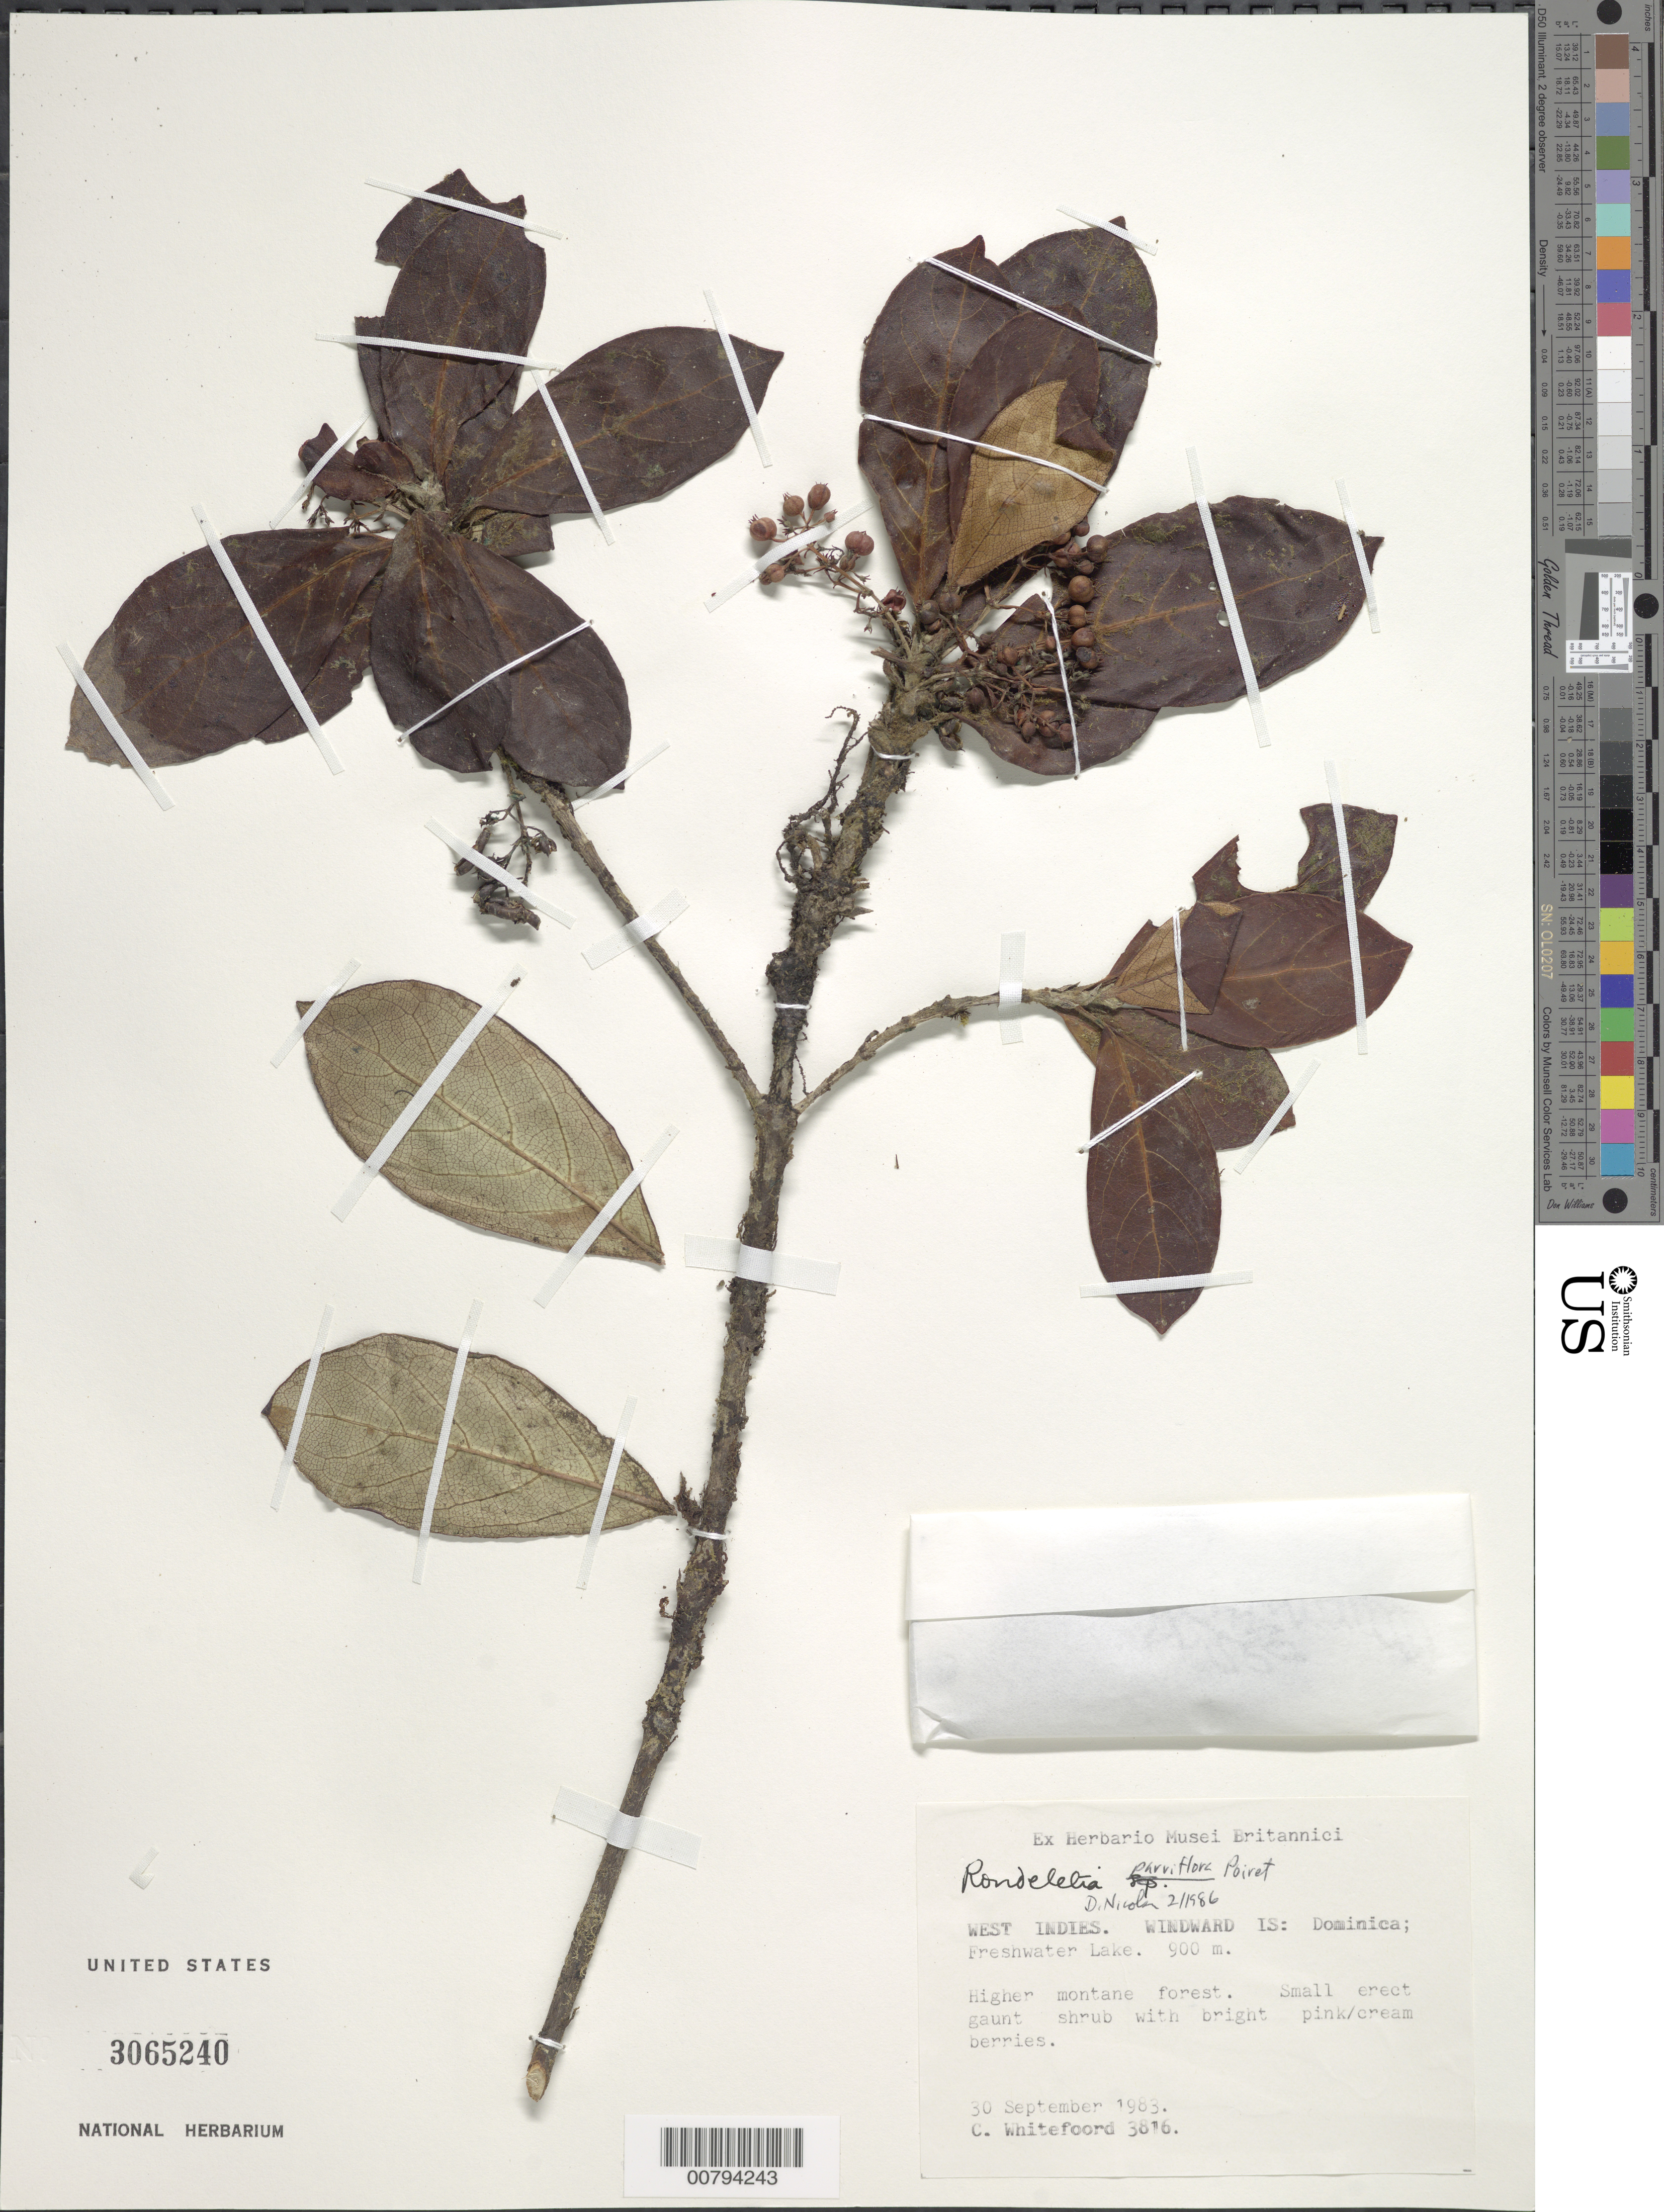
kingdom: Plantae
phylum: Tracheophyta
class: Magnoliopsida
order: Gentianales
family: Rubiaceae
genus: Rondeletia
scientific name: Rondeletia parviflora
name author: Poir.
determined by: Nicolson, Dan H.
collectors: C. Whitefoord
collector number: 3816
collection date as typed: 30 Sep 1983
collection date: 1983-09-30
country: Dominica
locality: Freshwater Lake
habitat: Higher montane forest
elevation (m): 900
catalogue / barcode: US 3065240